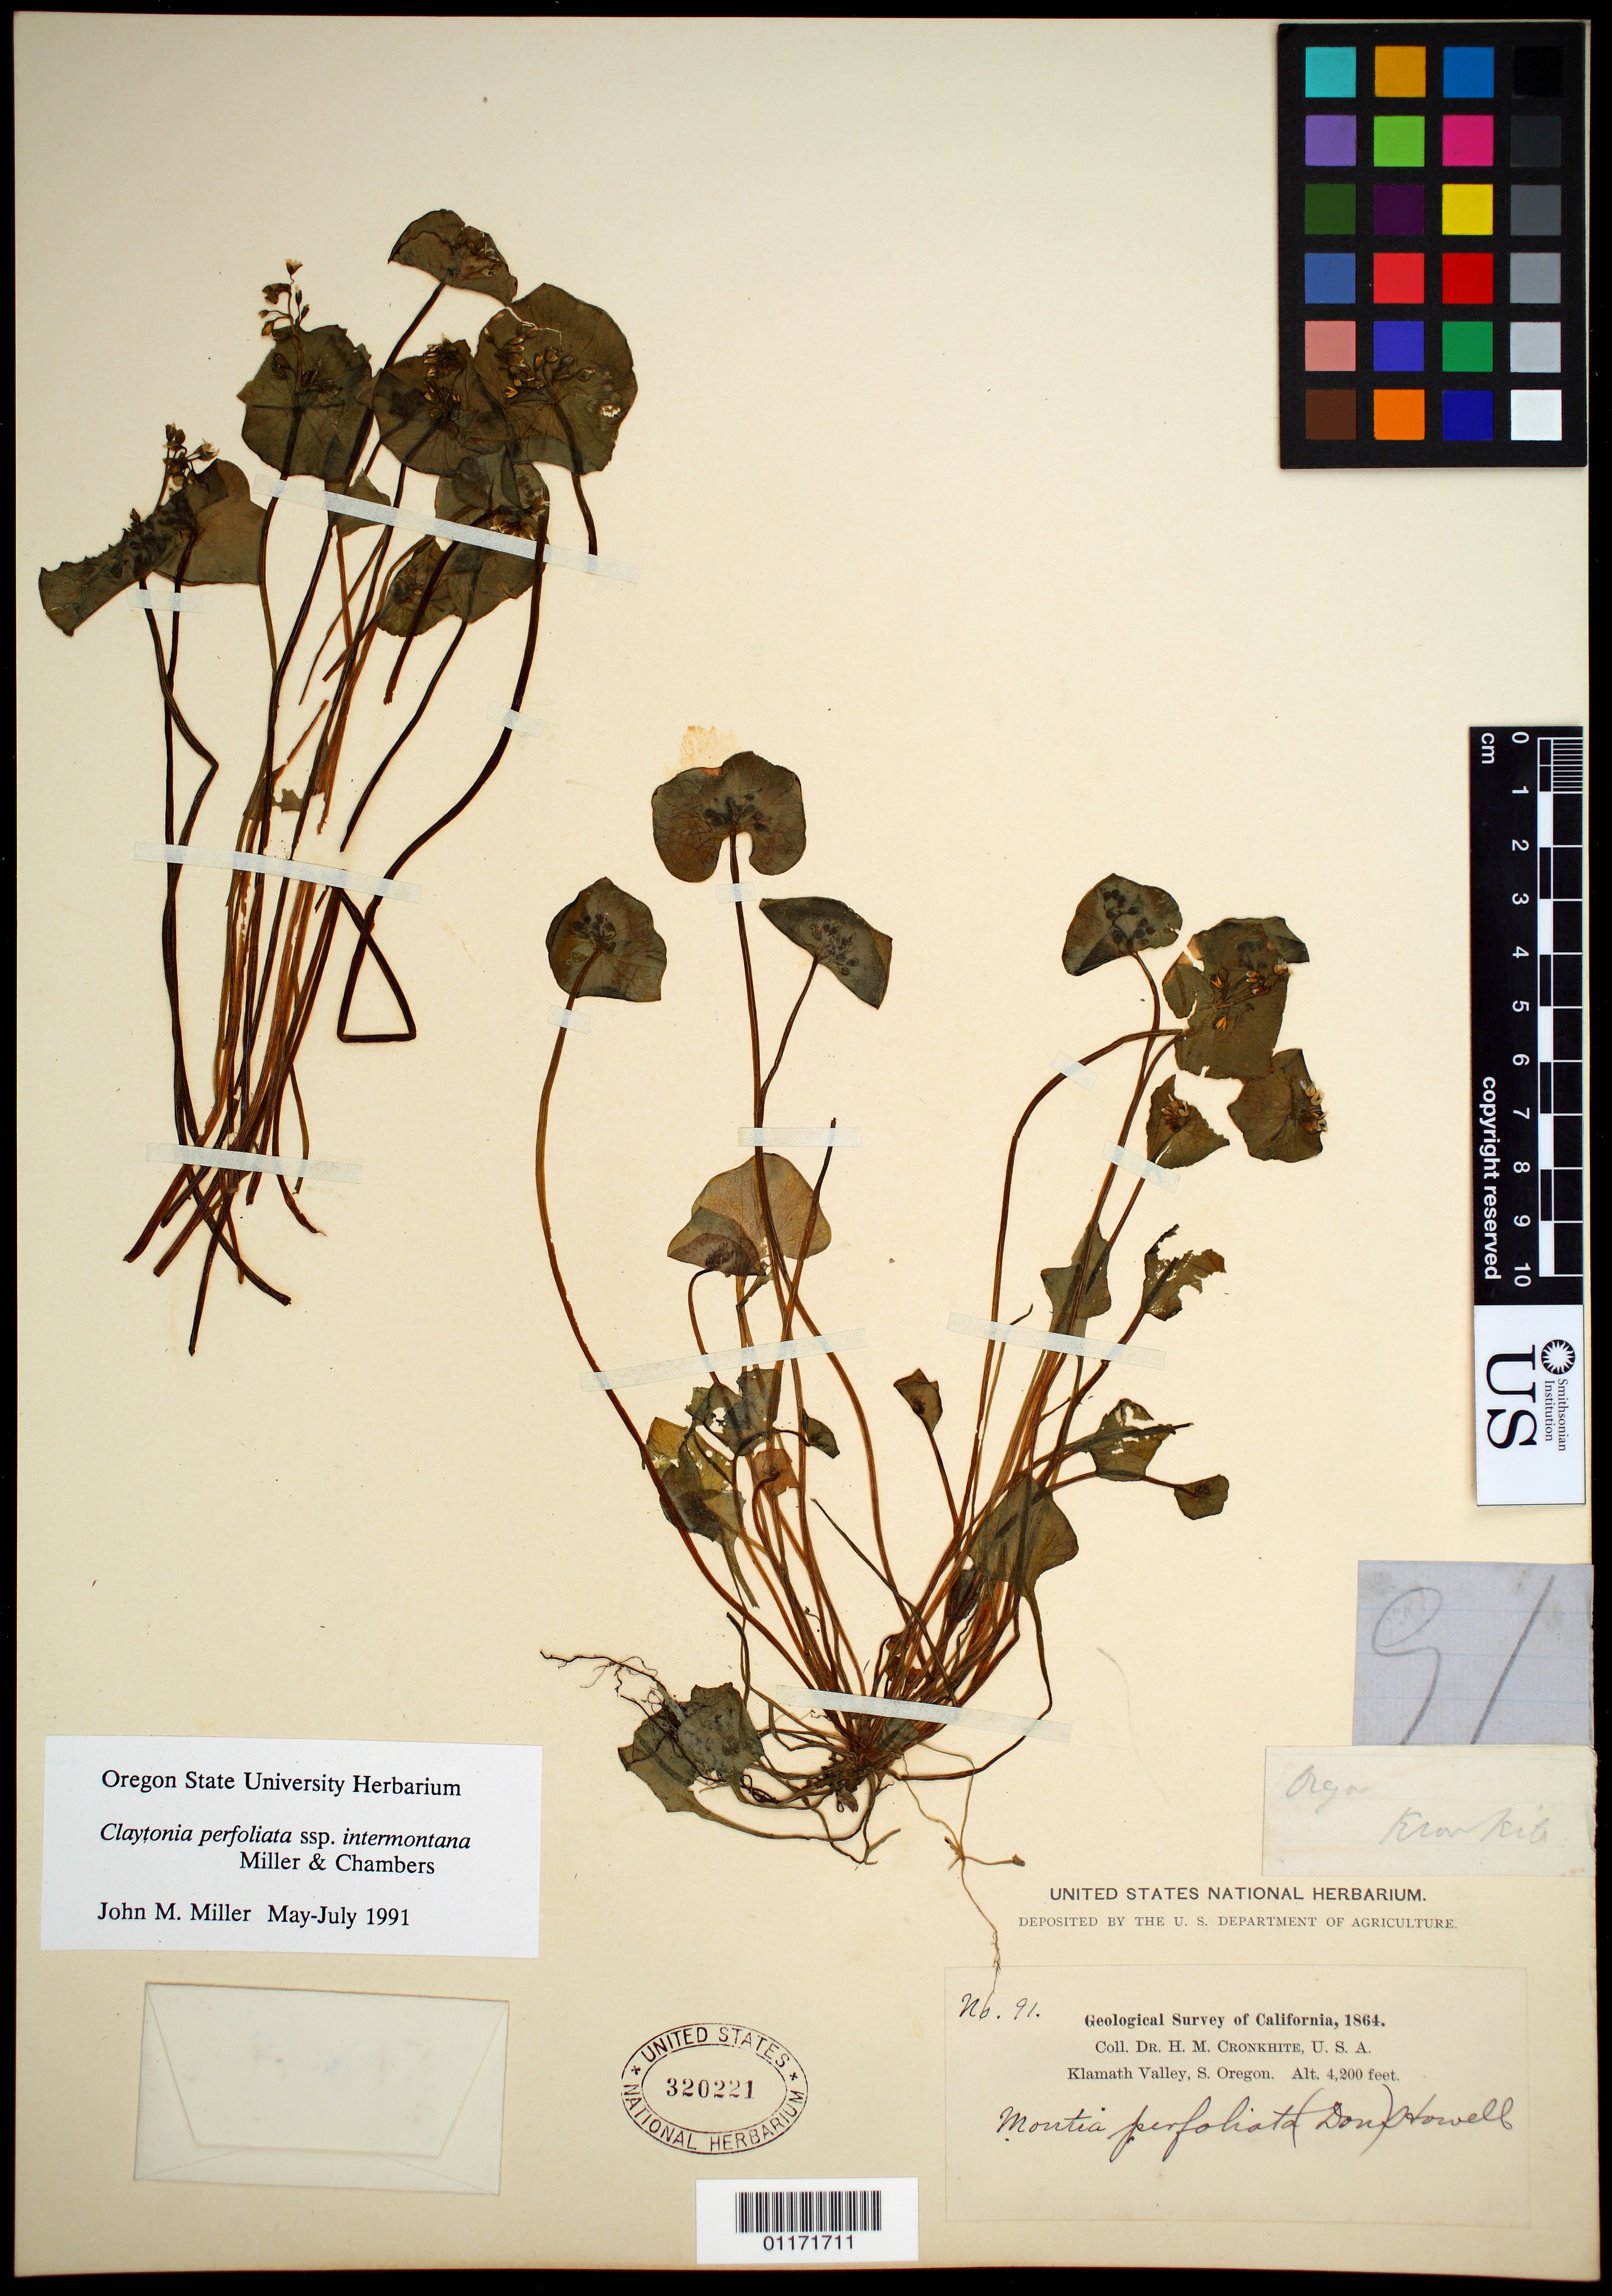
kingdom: Plantae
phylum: Tracheophyta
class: Magnoliopsida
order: Caryophyllales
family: Montiaceae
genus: Claytonia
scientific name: Claytonia perfoliata subsp. intermontana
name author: Mill. & Chambers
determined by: Miller, John M.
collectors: H. M. Cronkhite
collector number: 91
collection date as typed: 1864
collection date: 1864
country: United States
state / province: Oregon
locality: Klamath Valley, S. Oregon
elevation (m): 1280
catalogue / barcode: US 320221